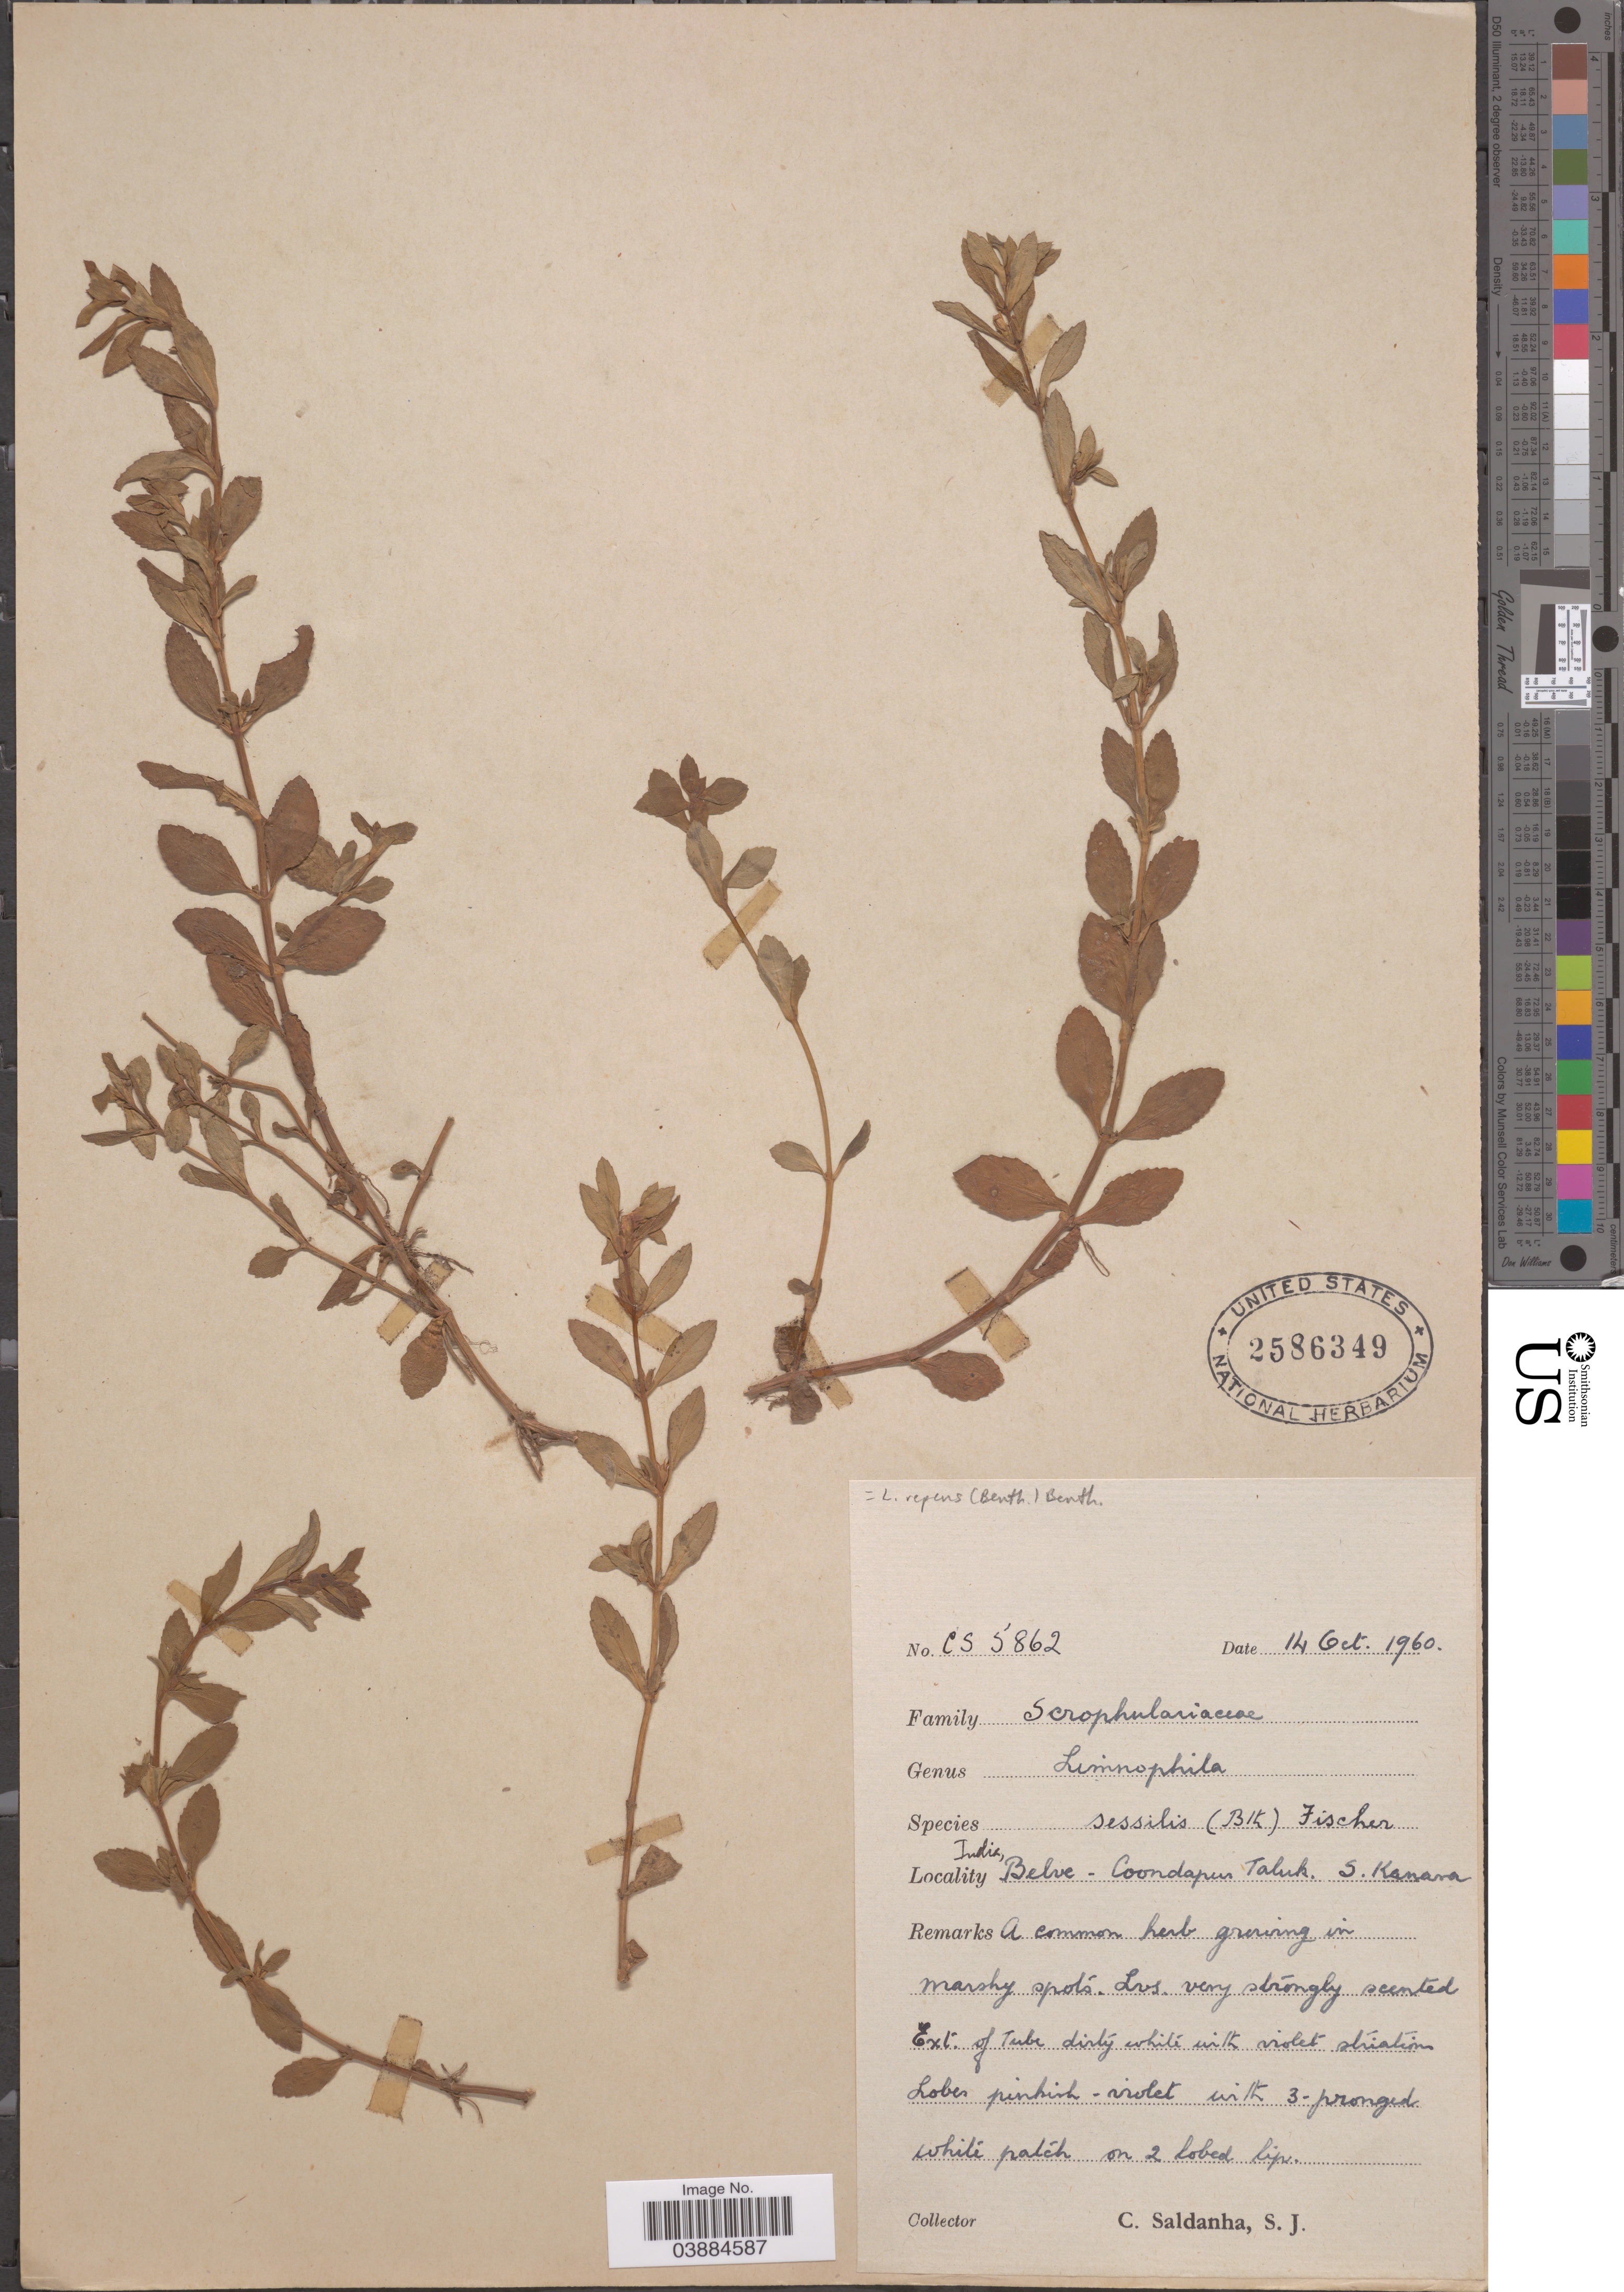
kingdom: Plantae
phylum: Tracheophyta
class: Magnoliopsida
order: Lamiales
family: Plantaginaceae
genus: Limnophila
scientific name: Limnophila repens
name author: (Benth.) Benth.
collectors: C. Saldanha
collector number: CS 5862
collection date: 1960-10-14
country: India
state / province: Karnataka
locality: Belve - Coondapur Taluk. S. Kanara.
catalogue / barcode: US 2586349